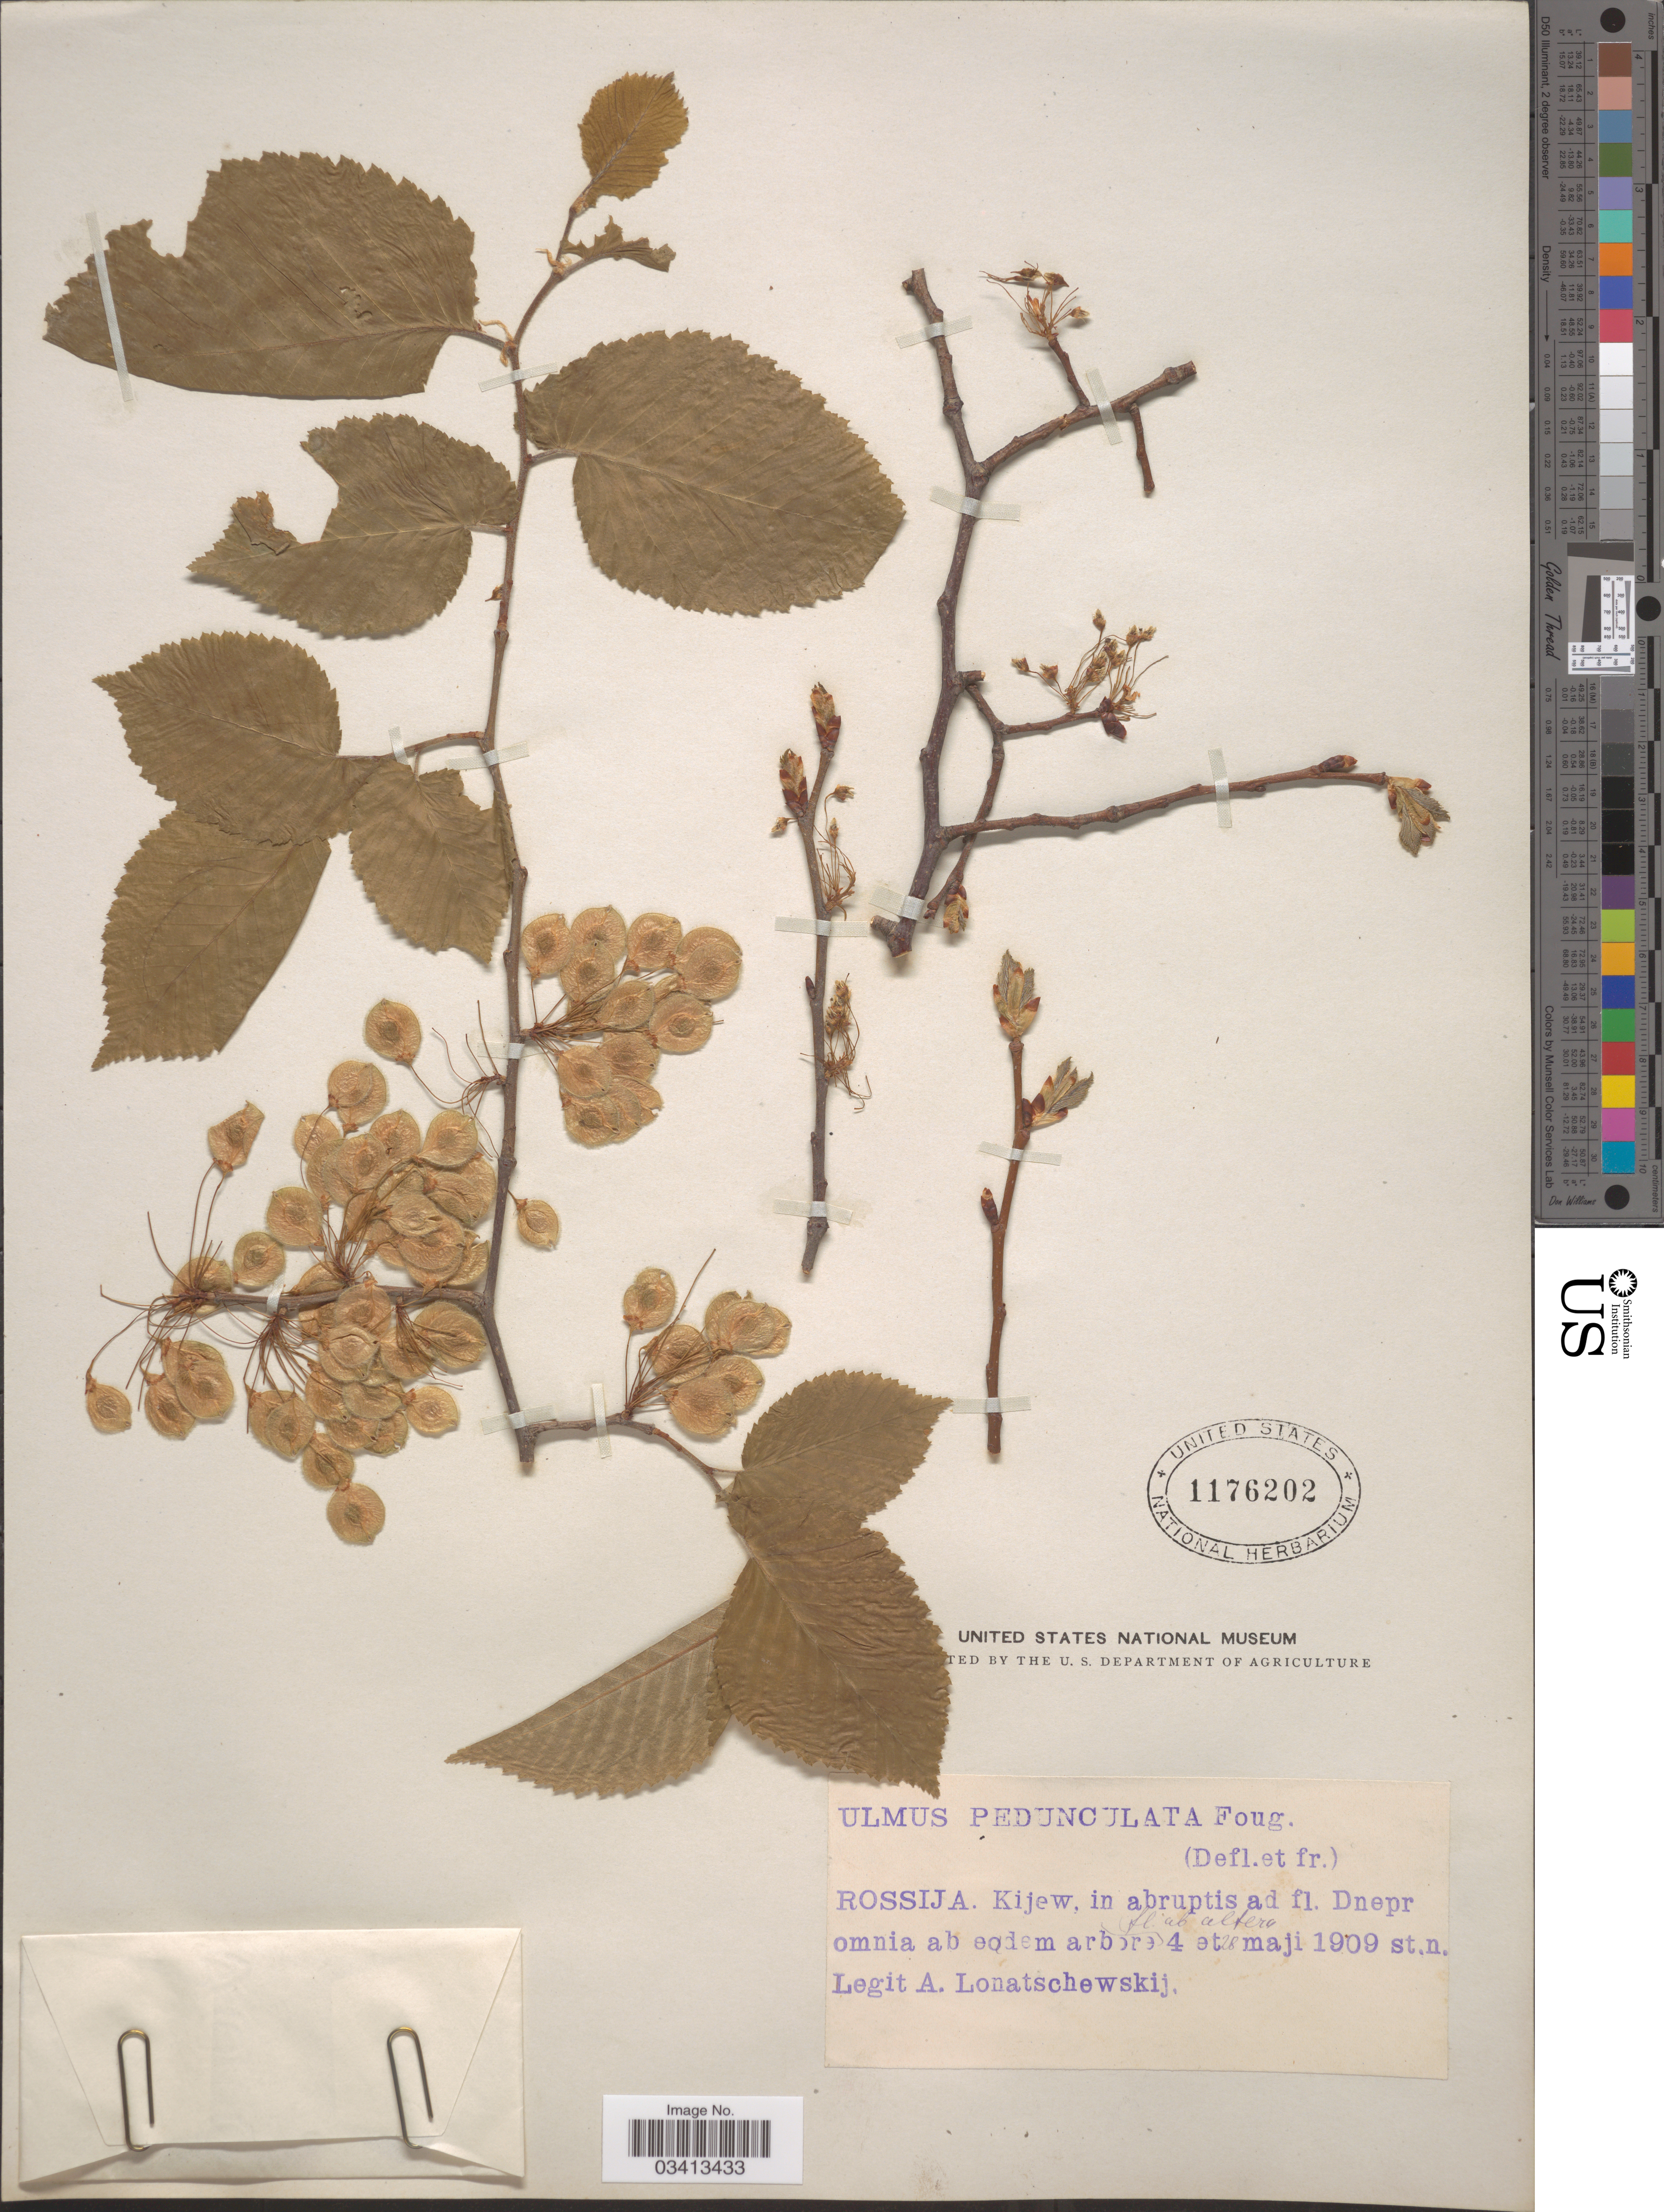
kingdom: Plantae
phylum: Tracheophyta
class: Magnoliopsida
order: Rosales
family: Ulmaceae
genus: Ulmus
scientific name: Ulmus pedunculata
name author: Foug.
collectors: A. Lonatschewskij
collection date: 1909-05-04/1909-05-28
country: Ukraine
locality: Rossija. Kijew, in abruptis ad fl. Dnepr omnia ab eodem arbore.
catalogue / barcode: US 1176202